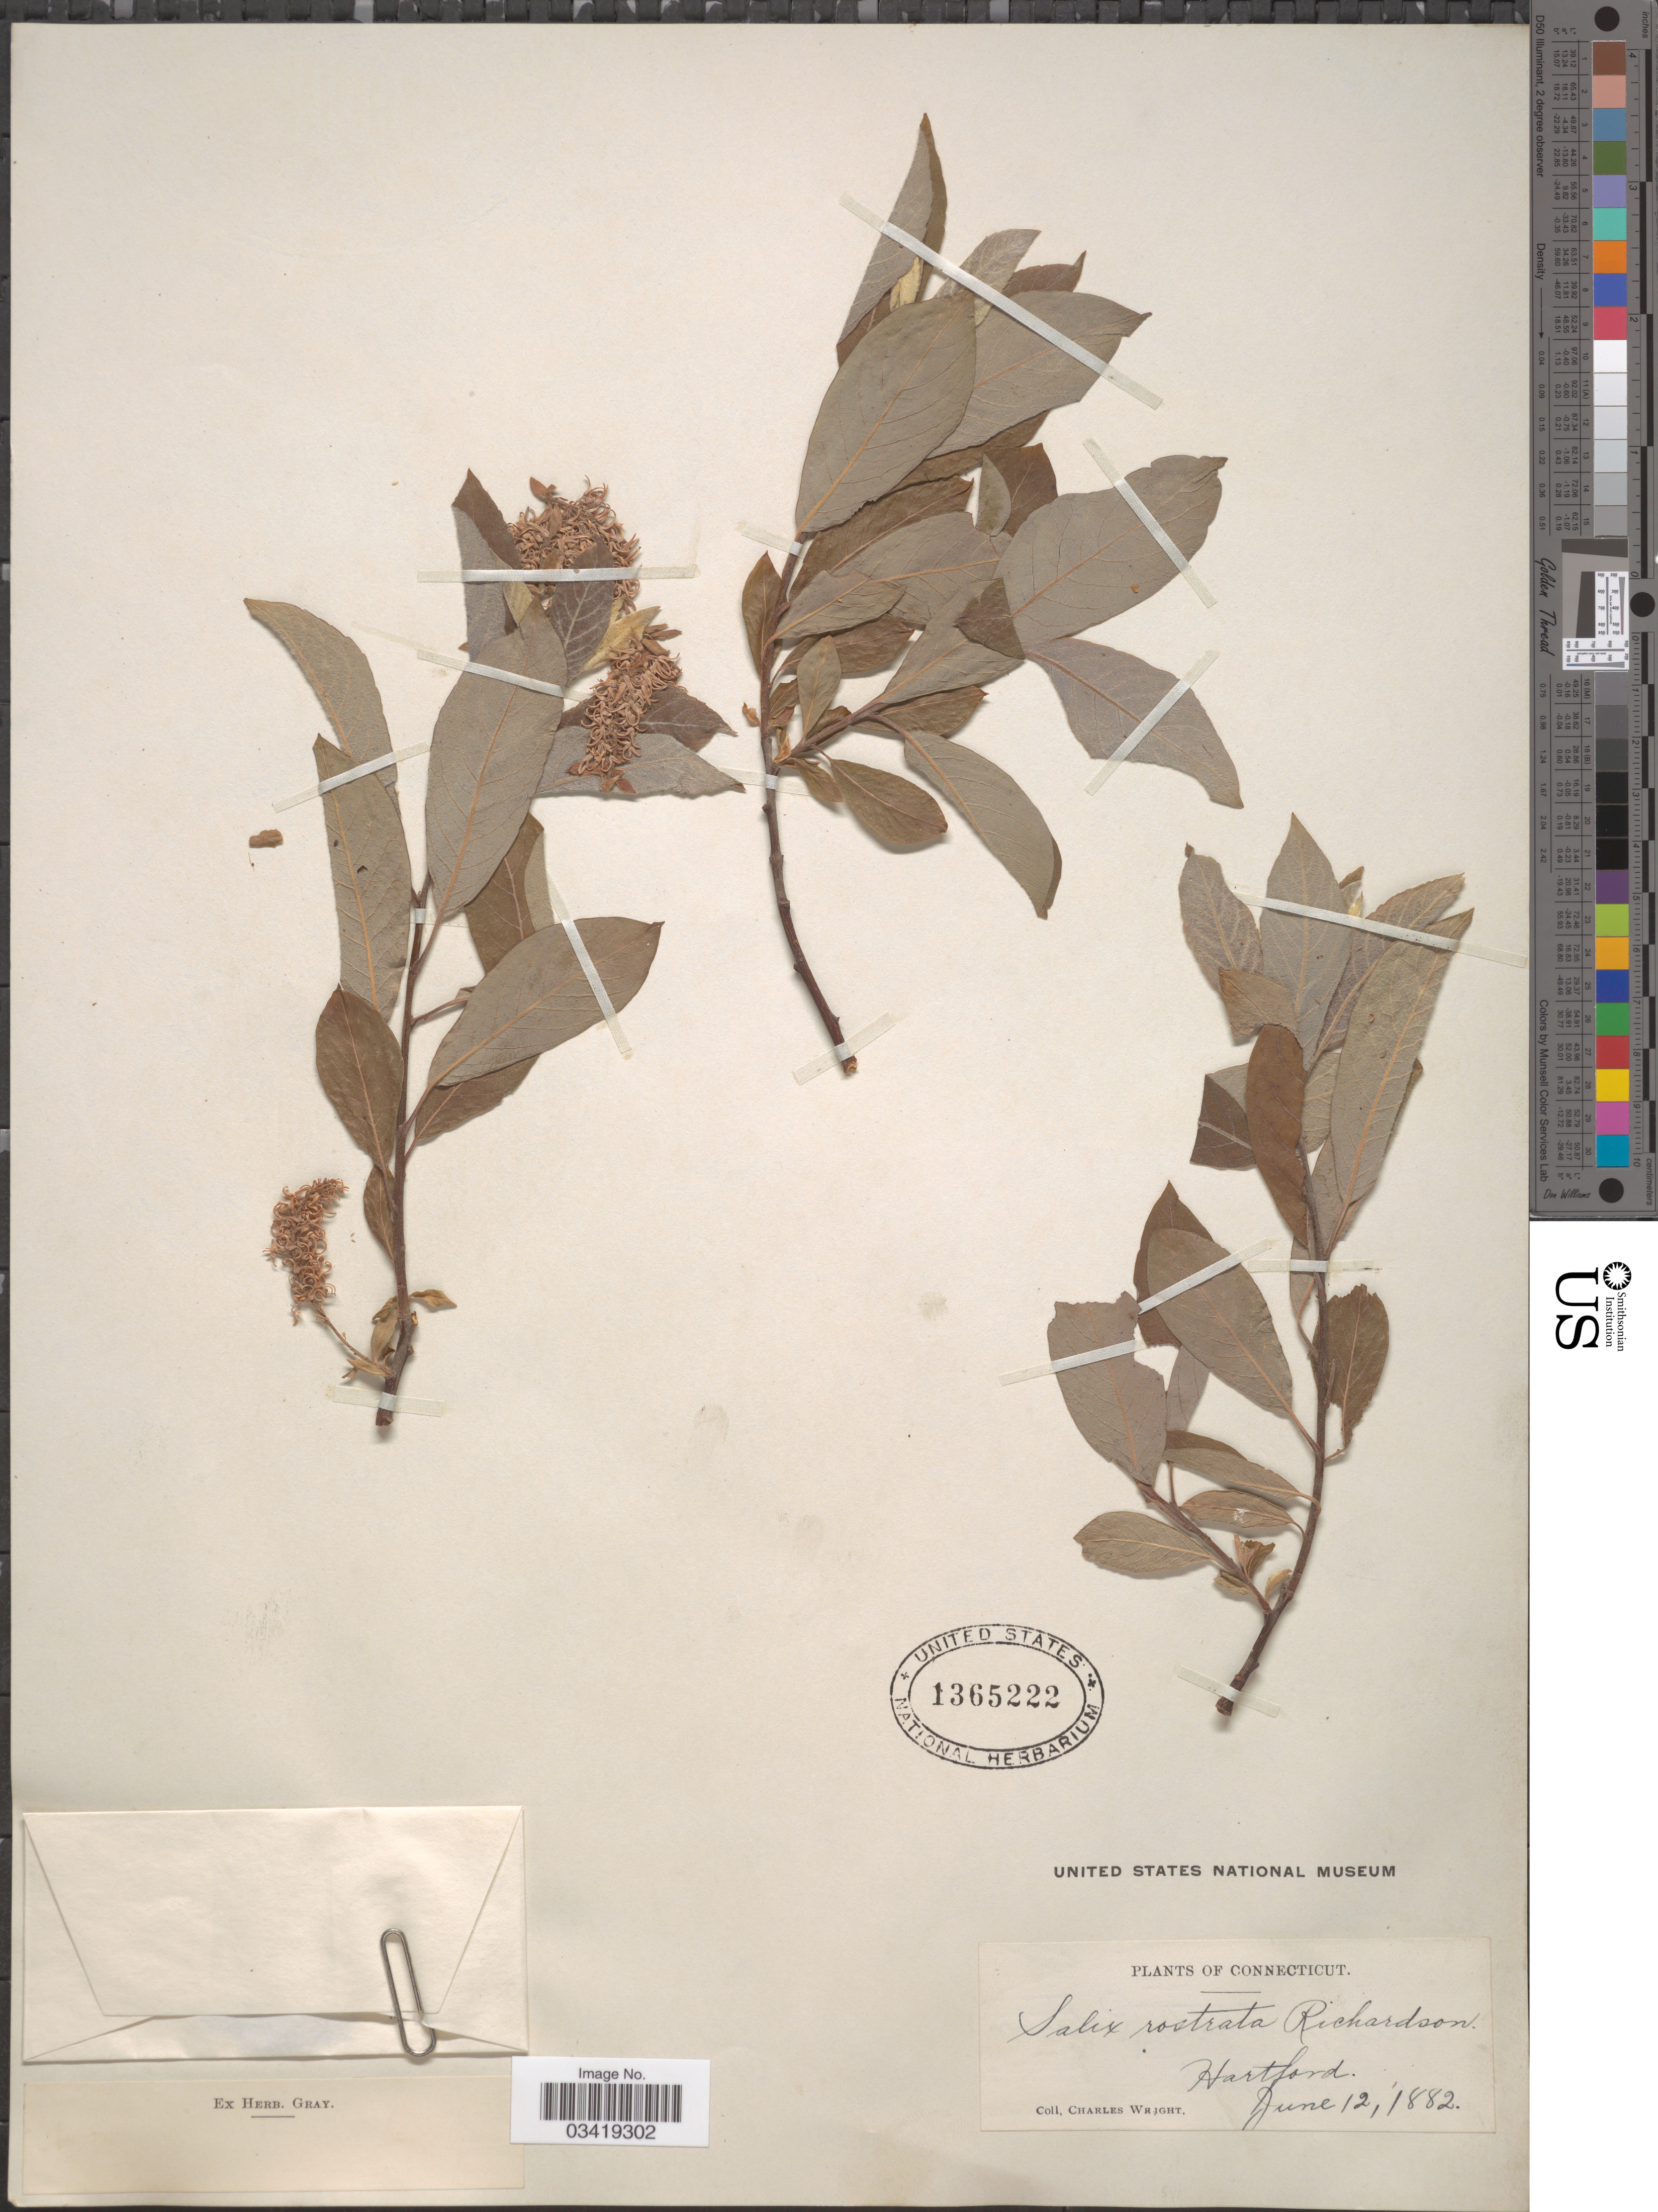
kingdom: Plantae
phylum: Tracheophyta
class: Magnoliopsida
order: Malpighiales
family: Salicaceae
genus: Salix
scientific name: Salix bebbiana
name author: Sarg.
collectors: C. Wright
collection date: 1882-06-12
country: United States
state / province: Connecticut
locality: Hartford.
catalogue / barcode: US 1365222